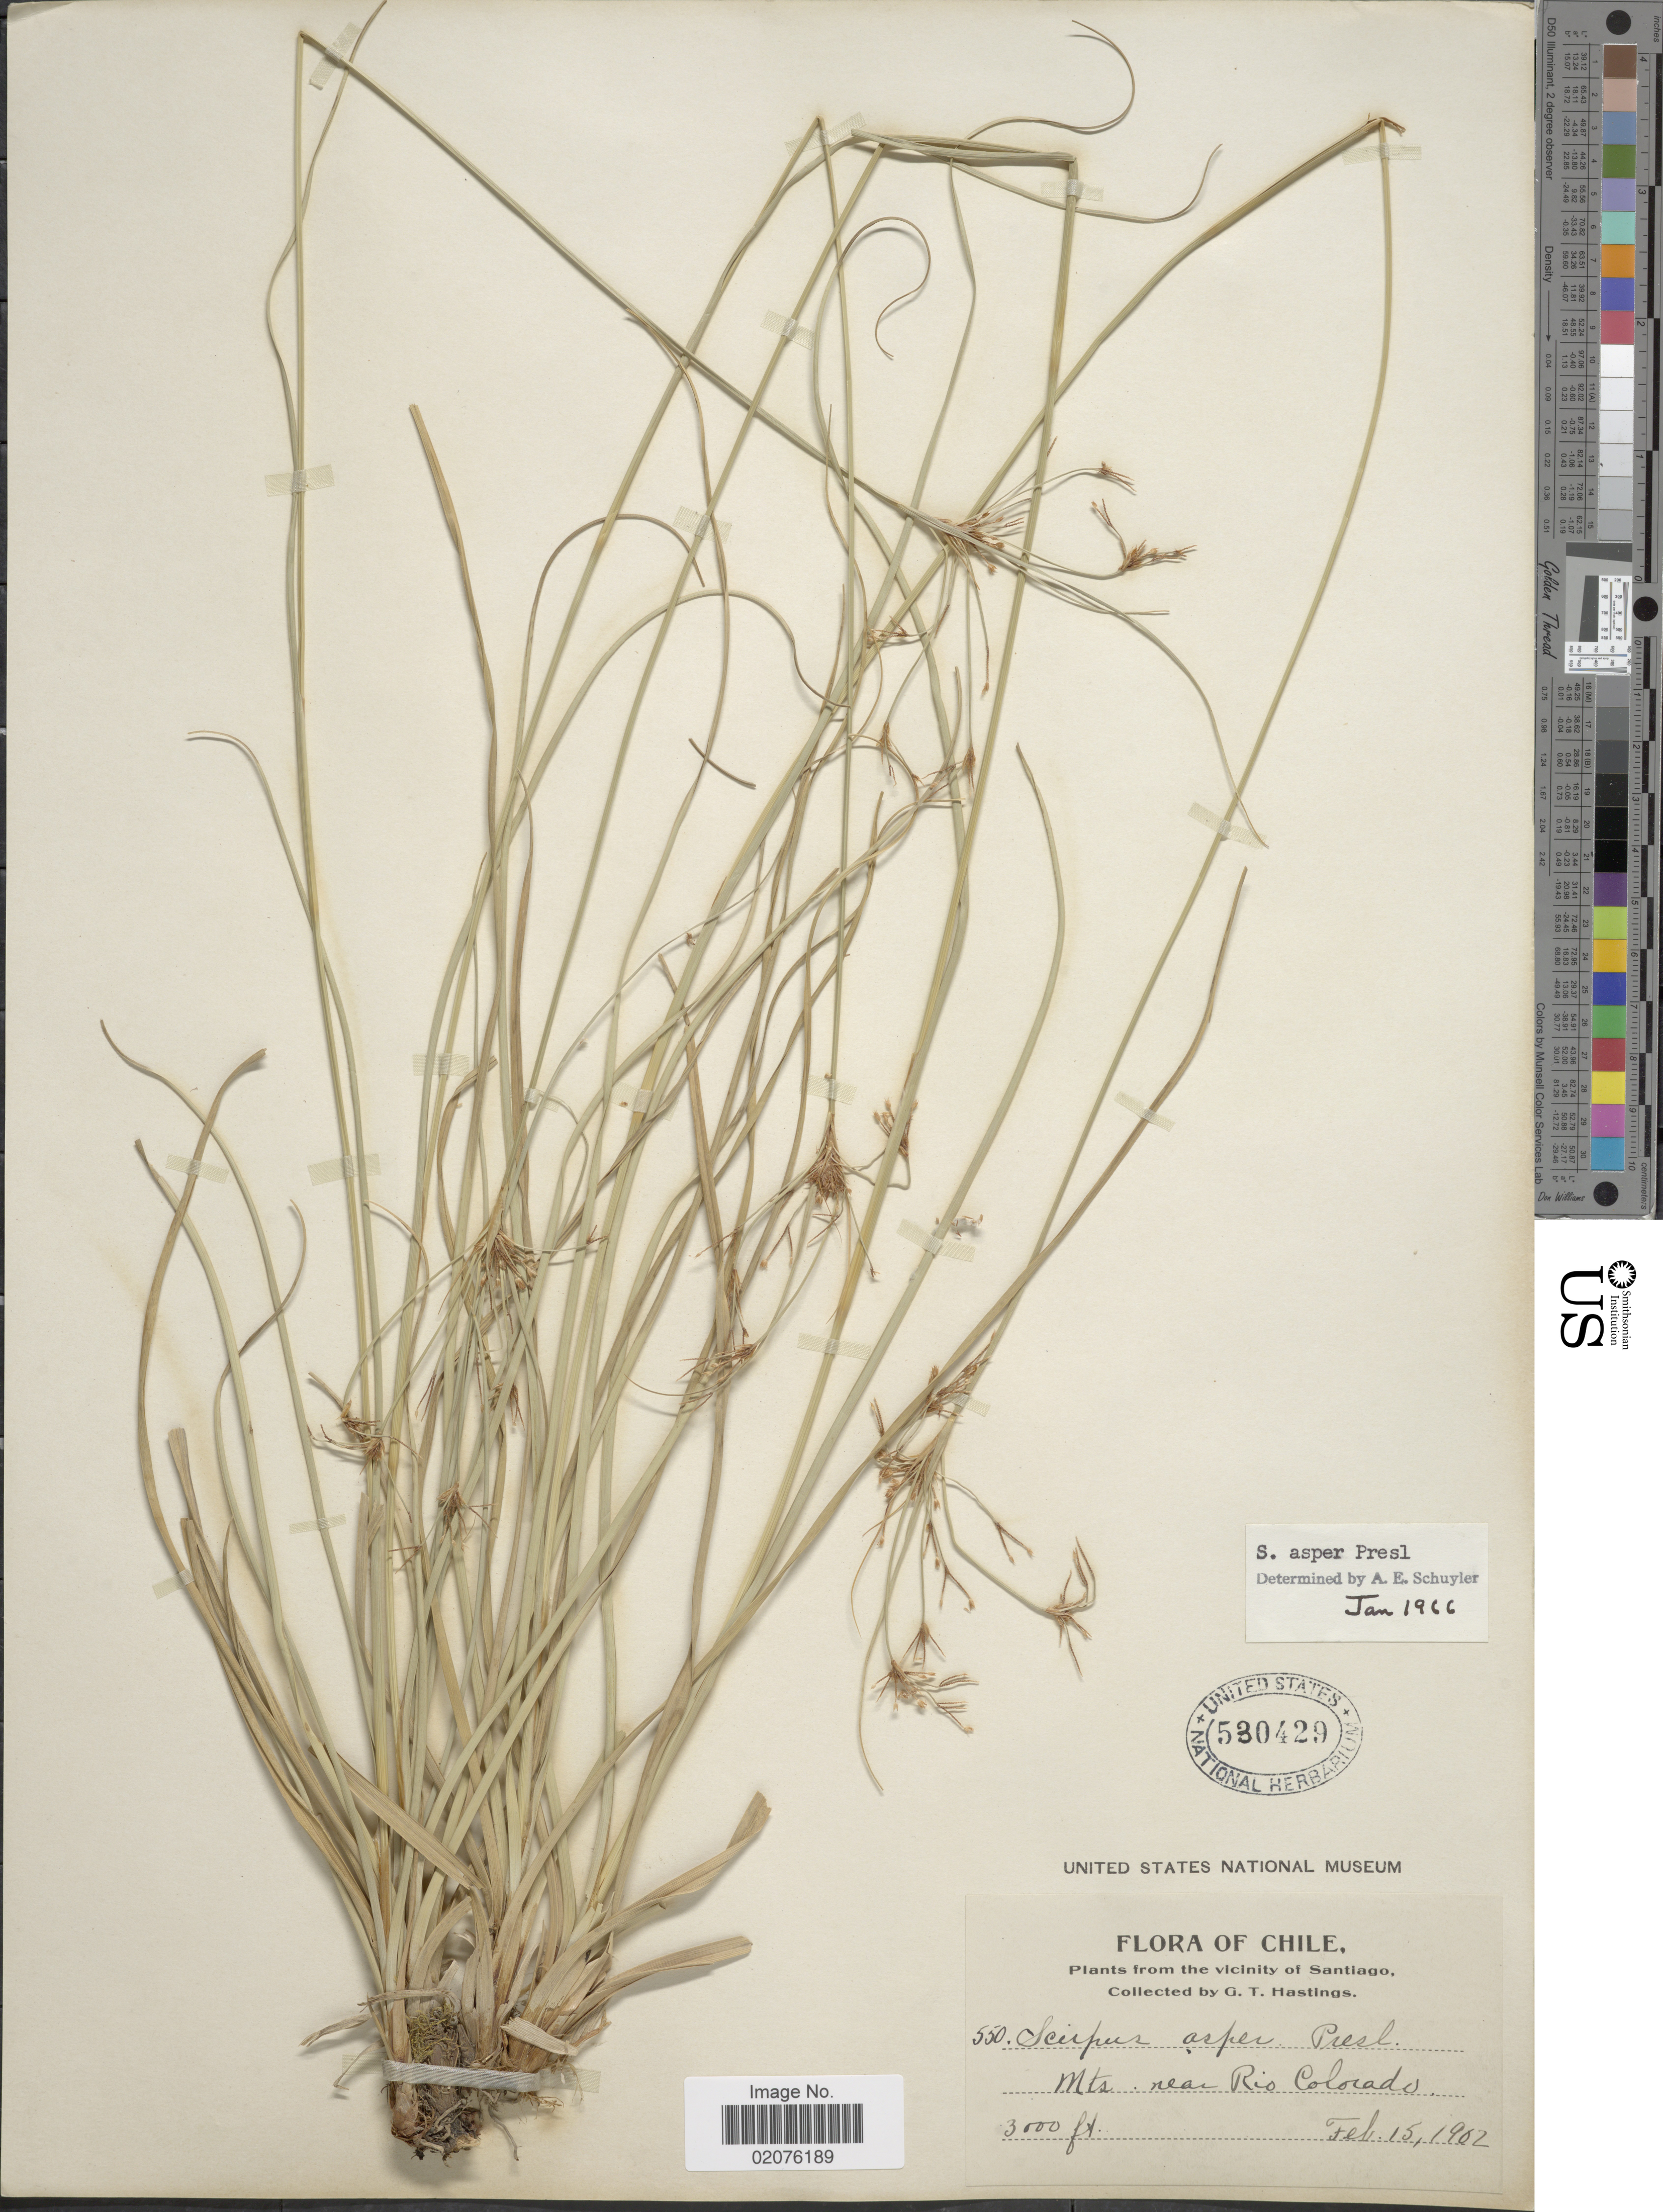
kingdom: Plantae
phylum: Tracheophyta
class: Liliopsida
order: Poales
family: Cyperaceae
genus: Rhodoscirpus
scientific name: Rhodoscirpus asper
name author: (J. Presl & C. Presl) Lév.-Bourret et al.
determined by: Strong, Mark T., (BOT), Smithsonian Institution - National Museum of Natural History (UNITED STATES)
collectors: G. Hastings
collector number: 550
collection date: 1902-02-15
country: Chile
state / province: Región Metropolitana (RM)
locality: The vicinity of Santiago. Mts. near Rio Colorado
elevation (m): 914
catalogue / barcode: US 530429